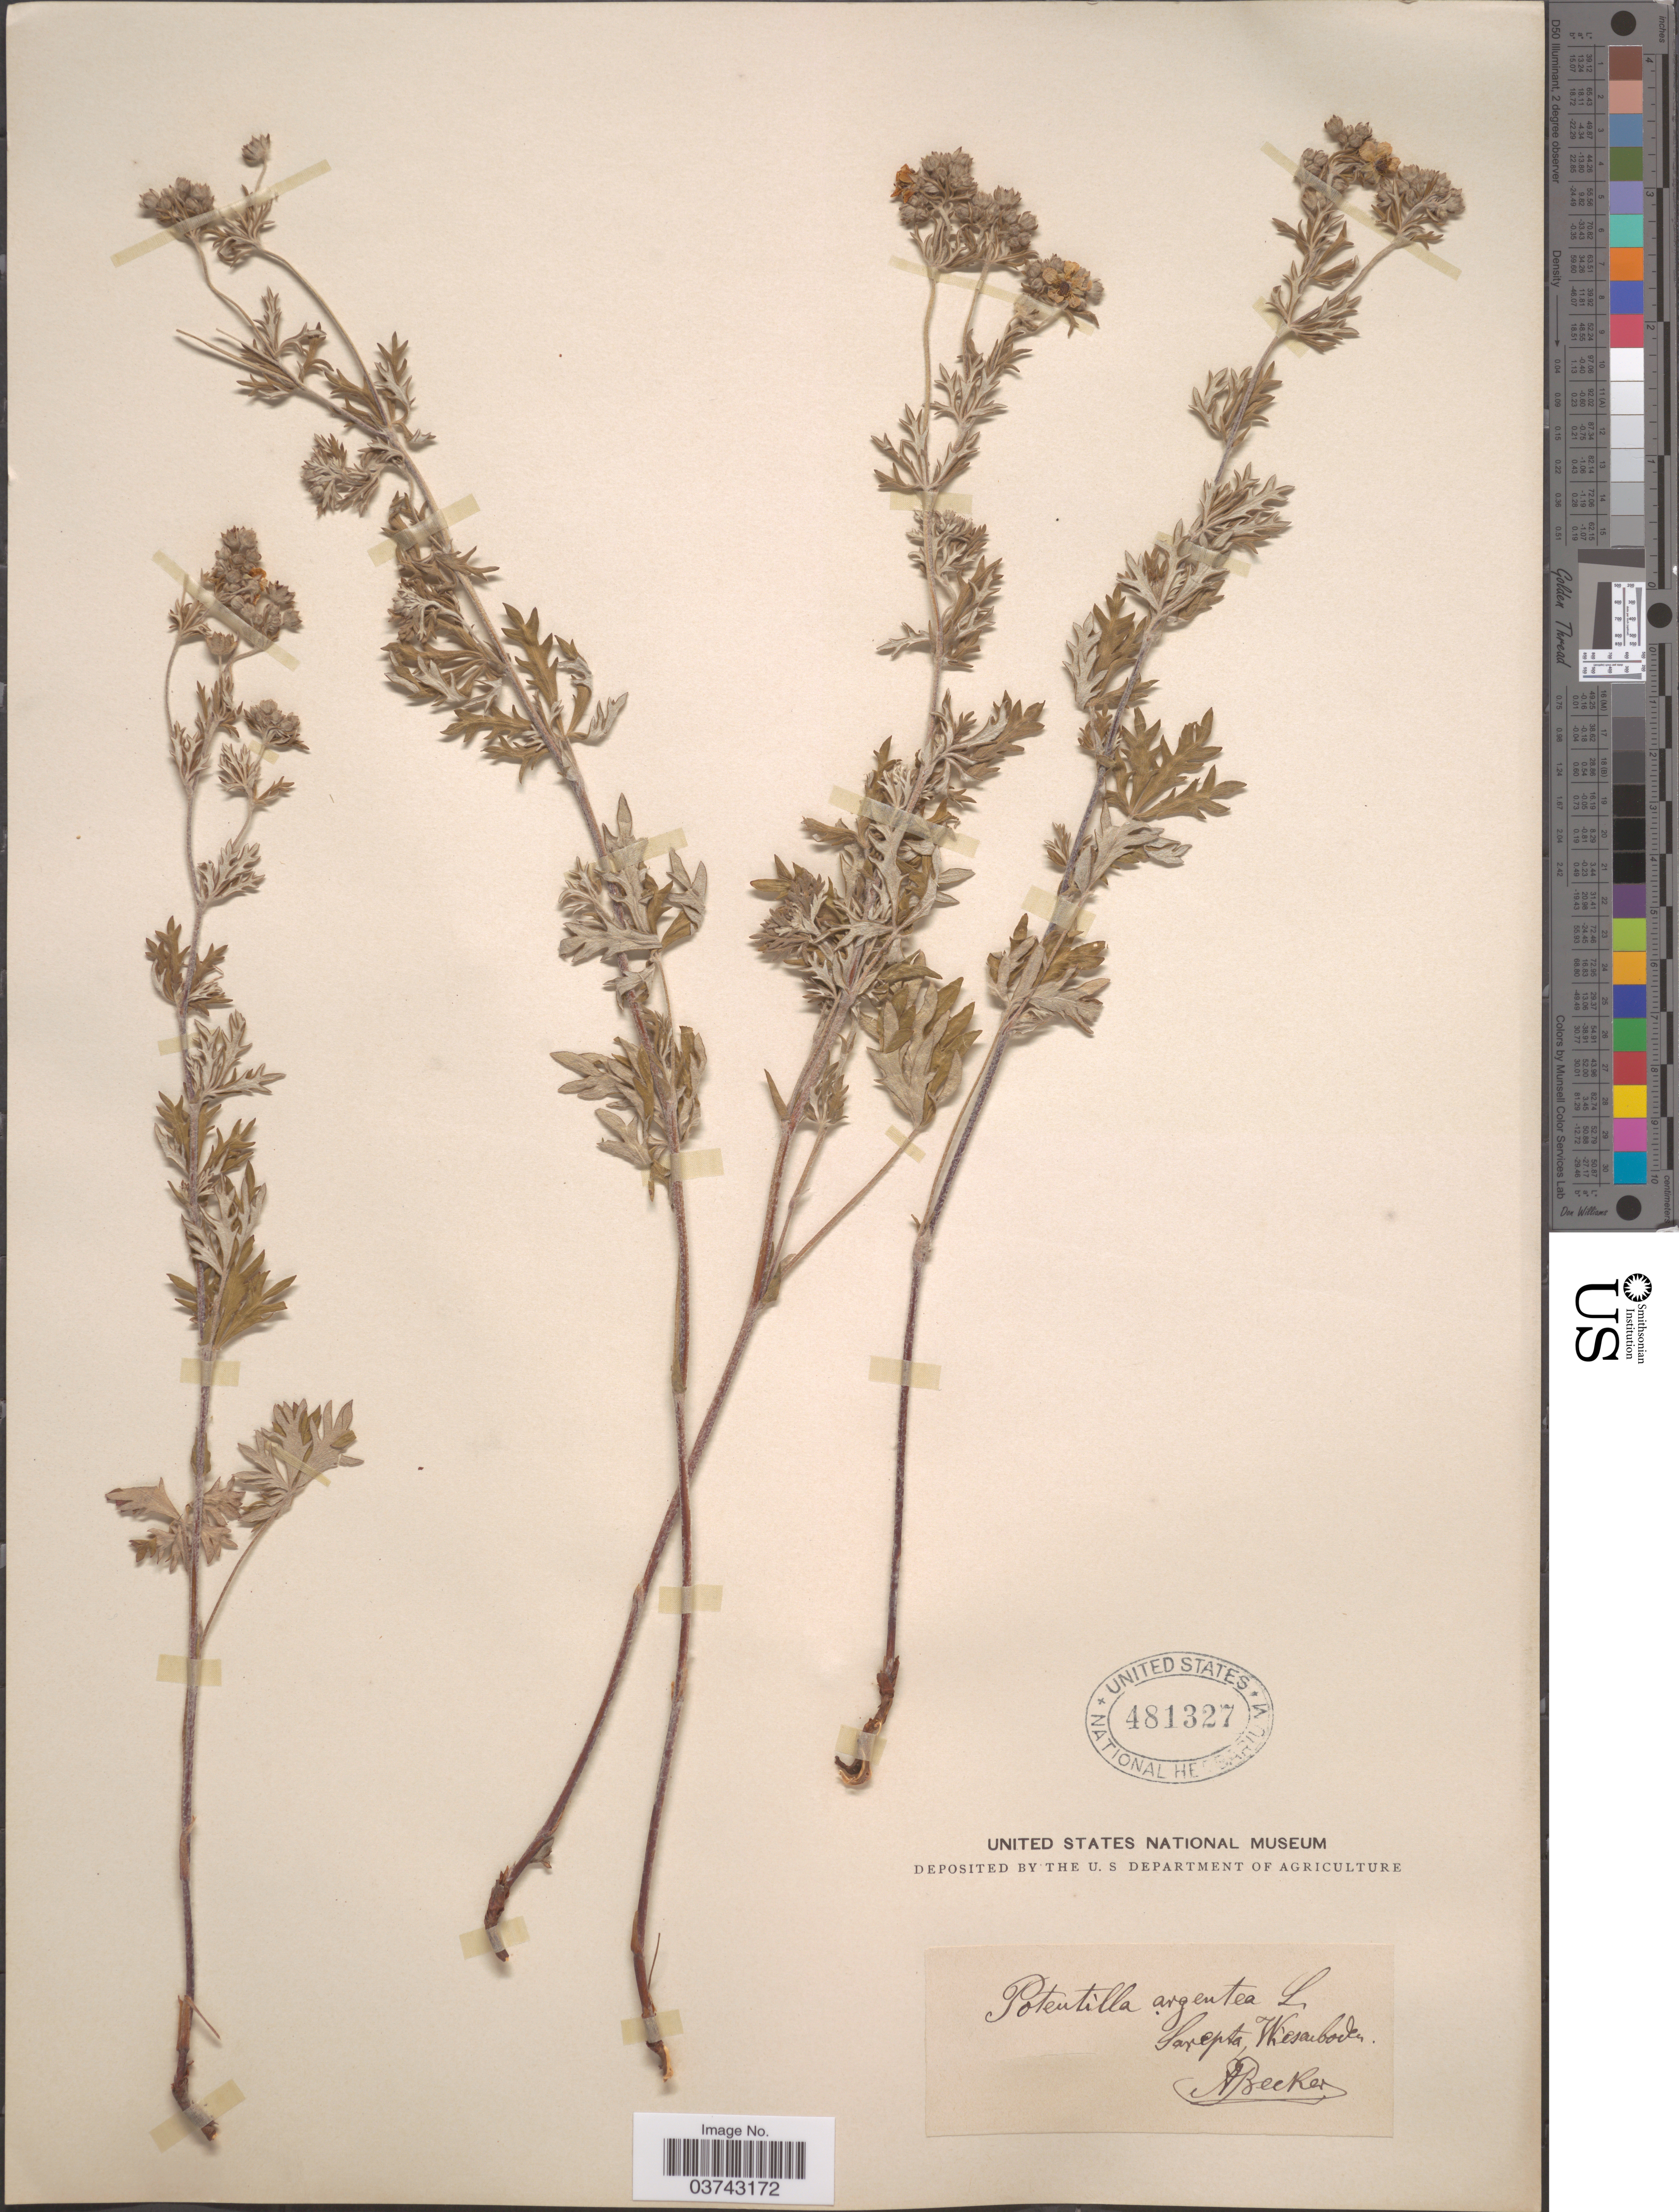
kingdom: Plantae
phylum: Tracheophyta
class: Magnoliopsida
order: Rosales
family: Rosaceae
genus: Potentilla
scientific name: Potentilla argentea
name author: L.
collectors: A. Becker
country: Russian Federation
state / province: Volgograd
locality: Sarepta, Waldboden.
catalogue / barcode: US 481327